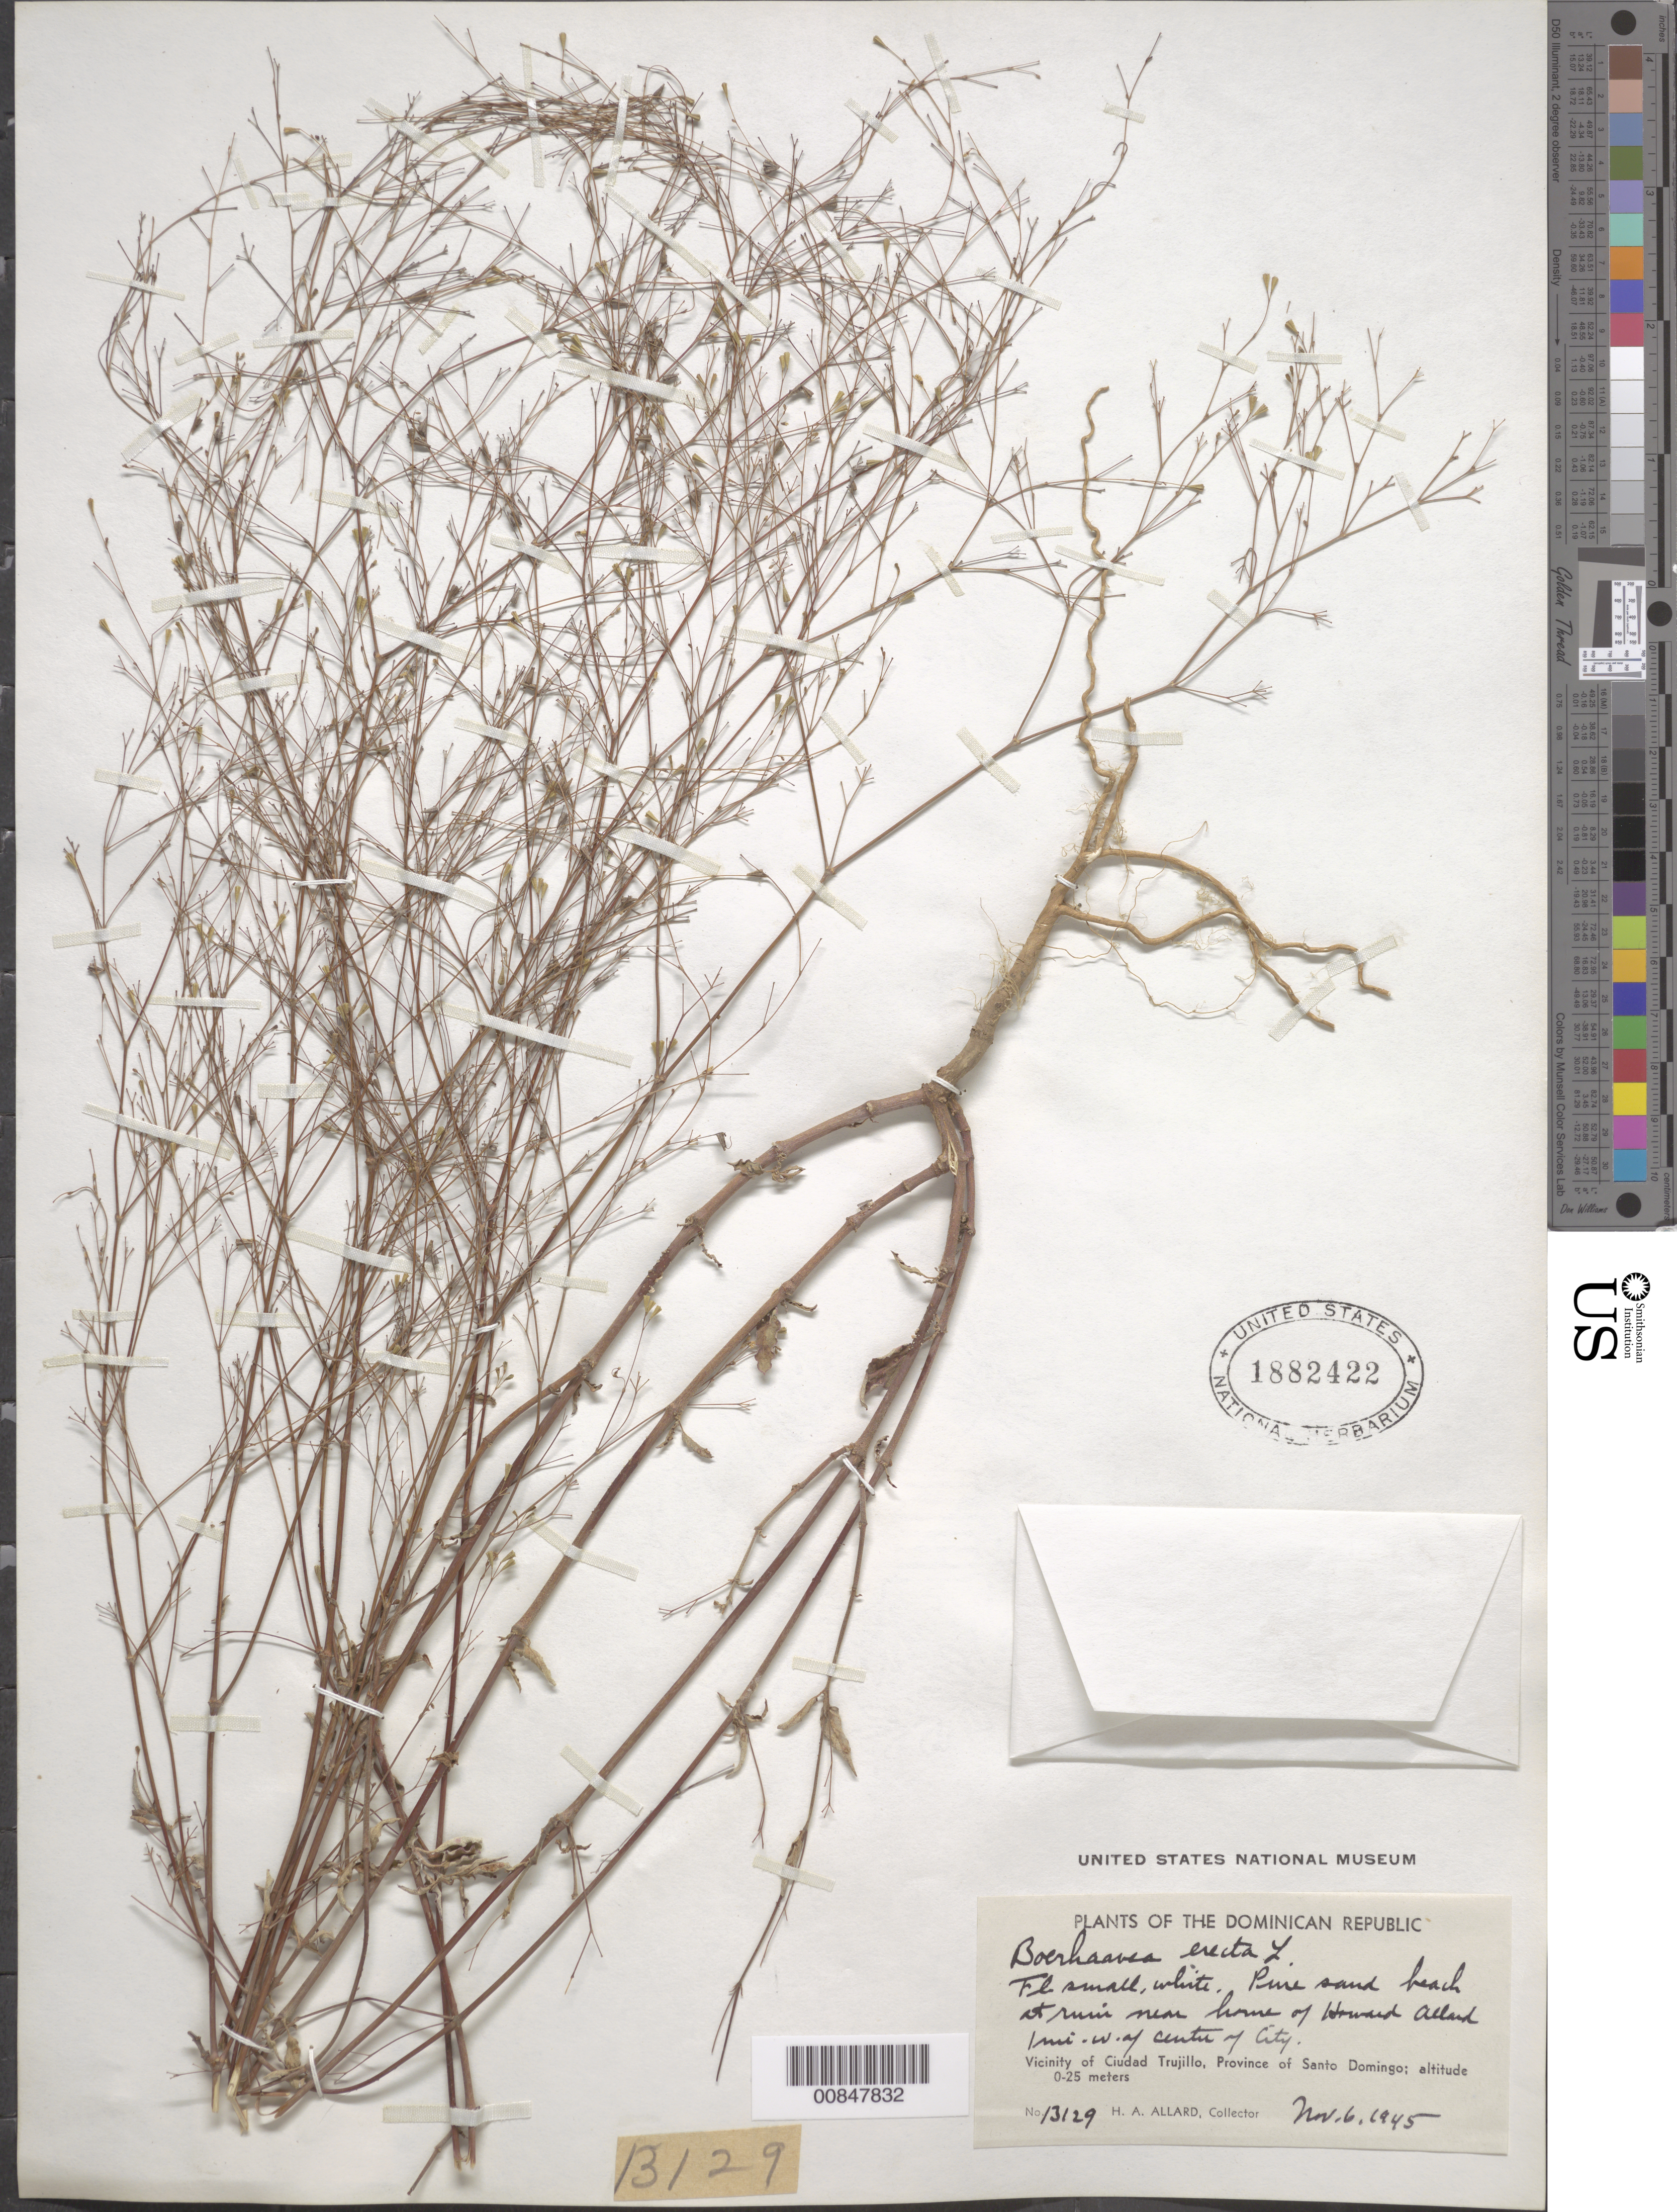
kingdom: Plantae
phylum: Tracheophyta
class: Magnoliopsida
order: Caryophyllales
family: Nyctaginaceae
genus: Boerhavia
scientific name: Boerhavia erecta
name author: L.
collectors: H. A. Allard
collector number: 13129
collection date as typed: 06 Nov 1945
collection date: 1945-11-06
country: Dominican Republic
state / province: Distrito Nacional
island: Hispaniola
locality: Vicinity of Ciudad Trujillo, Province of Santo Domingo (obsolete). At ruins near home of Howard Allard's, 1 mi. W of center of city.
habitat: Pure sand beach.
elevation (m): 0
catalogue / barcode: US 1882422